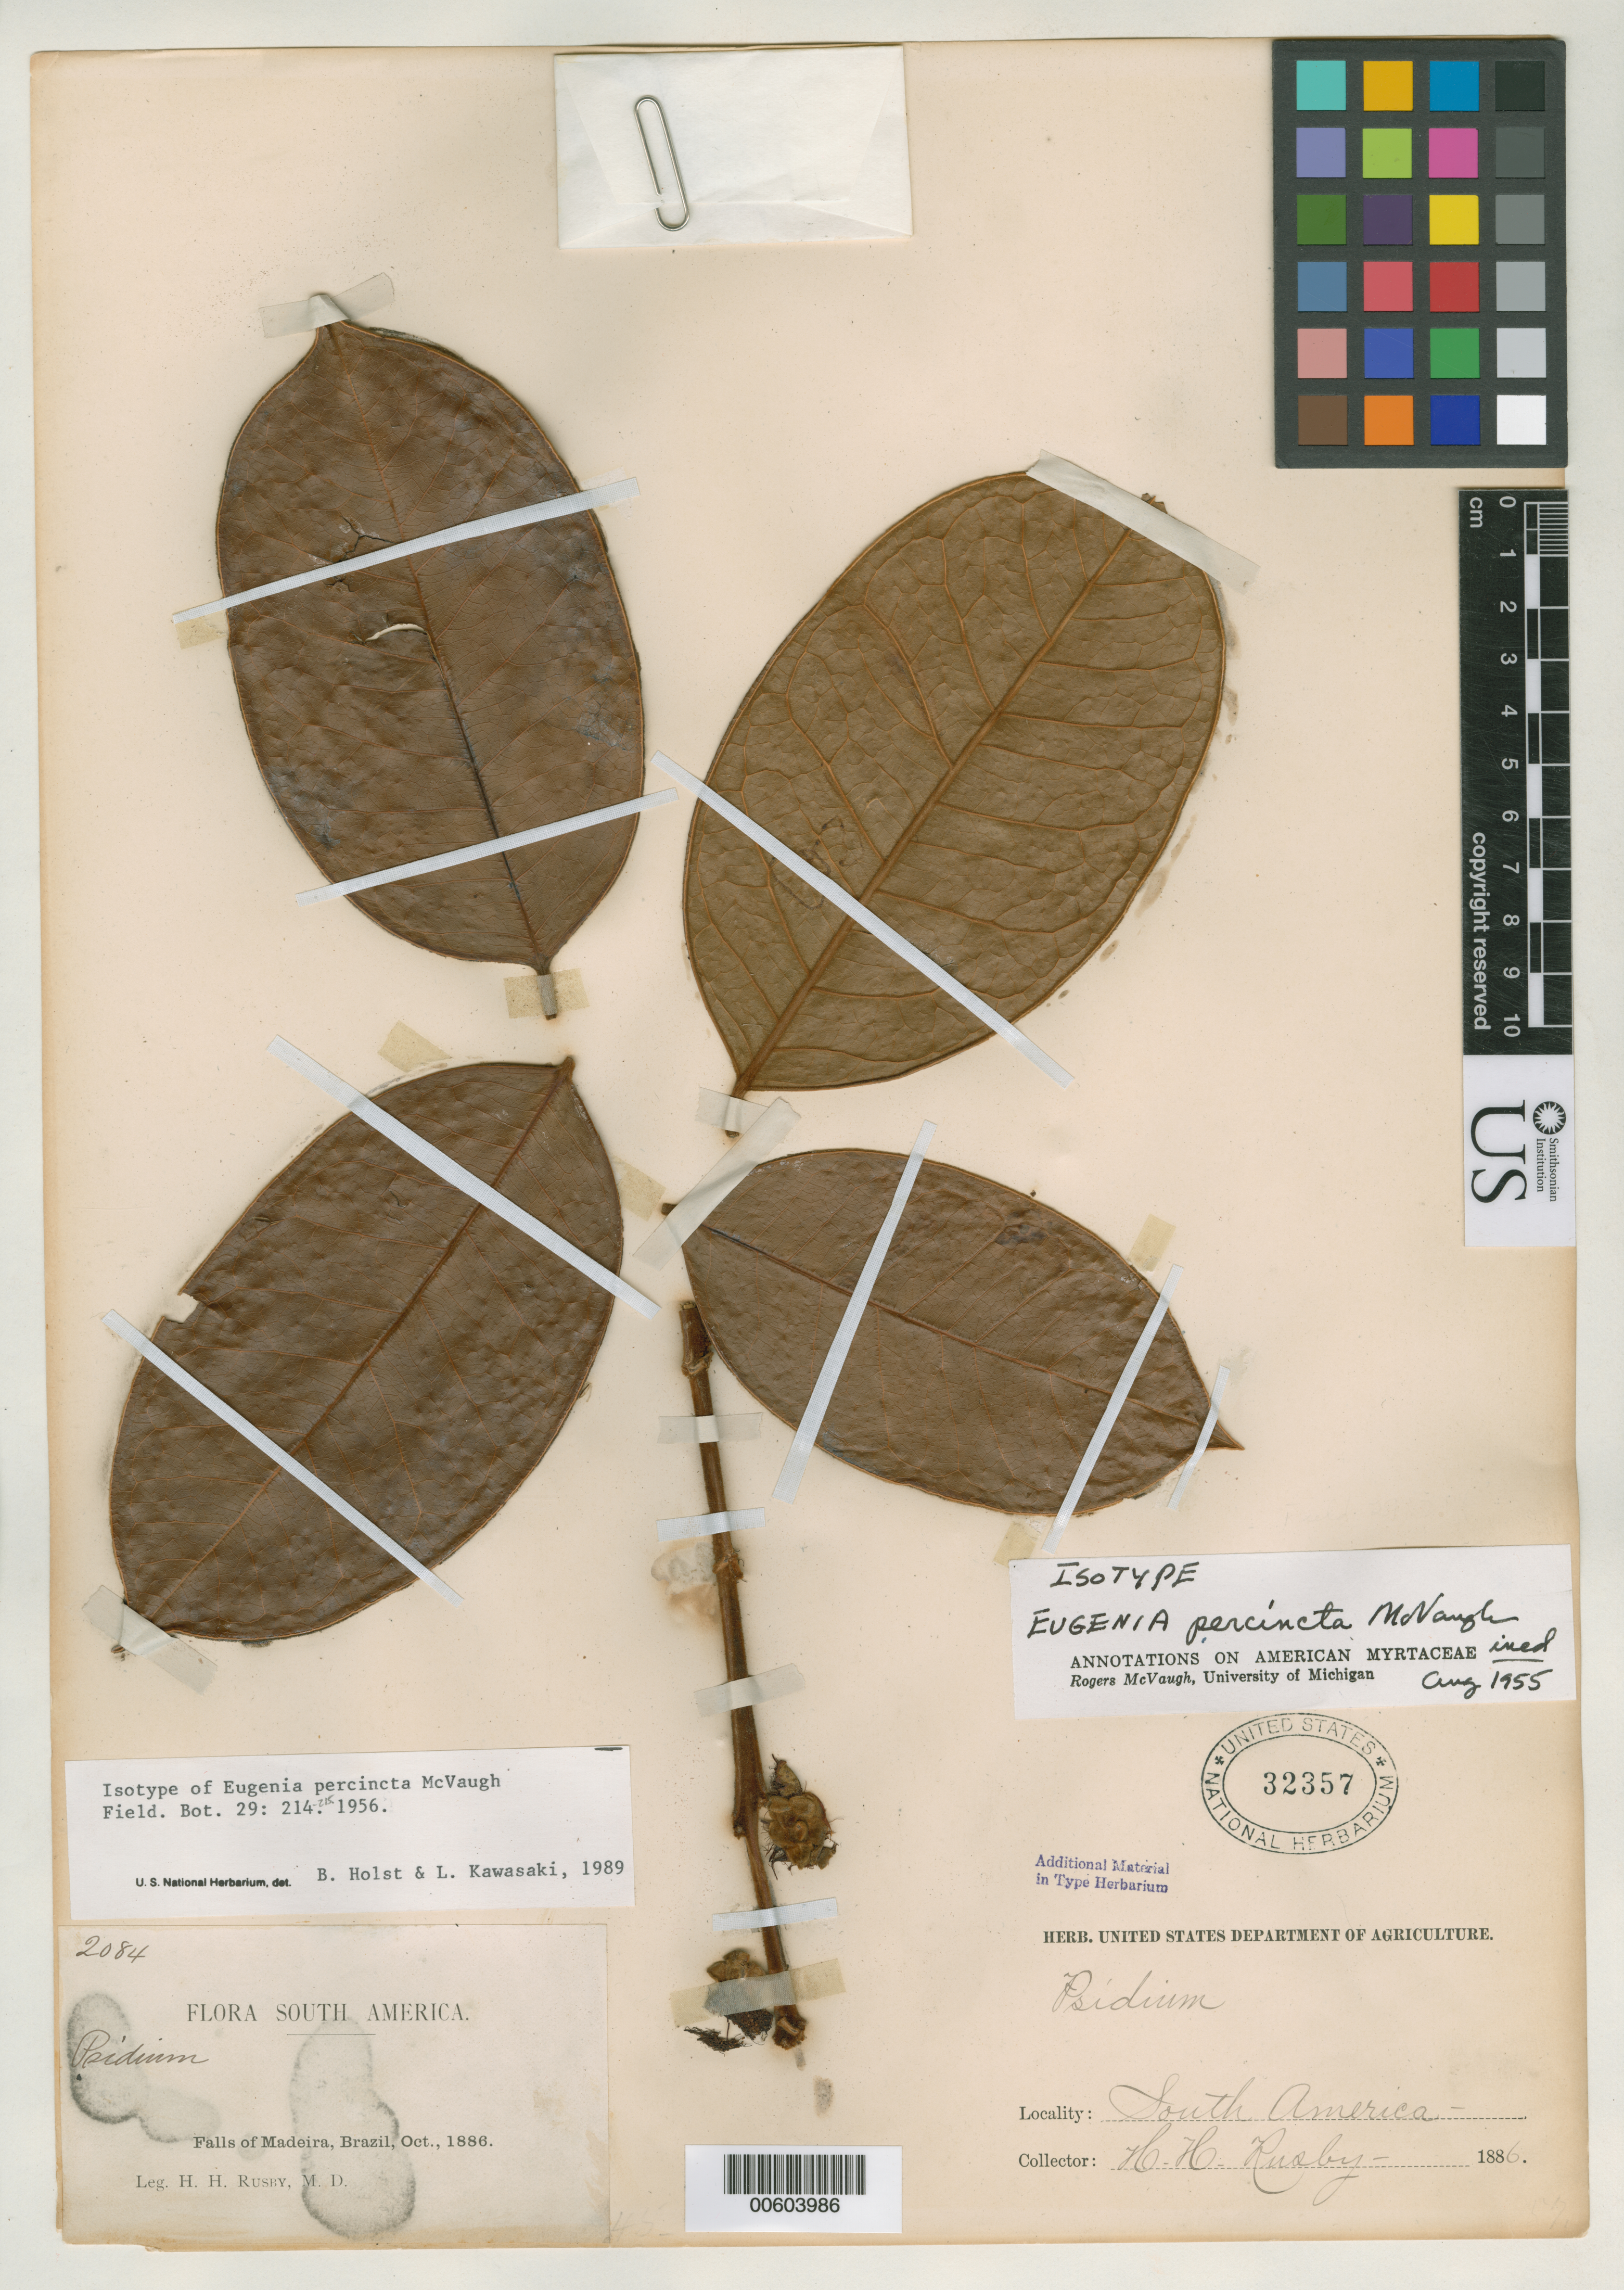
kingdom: Plantae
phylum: Tracheophyta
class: Magnoliopsida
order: Myrtales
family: Myrtaceae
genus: Eugenia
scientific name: Eugenia percincta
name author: McVaugh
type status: Isotype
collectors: H. H. Rusby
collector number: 2084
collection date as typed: Oct 1886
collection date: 1886-10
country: Brazil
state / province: Rondônia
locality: Falls of Madeira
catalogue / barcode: US 32357